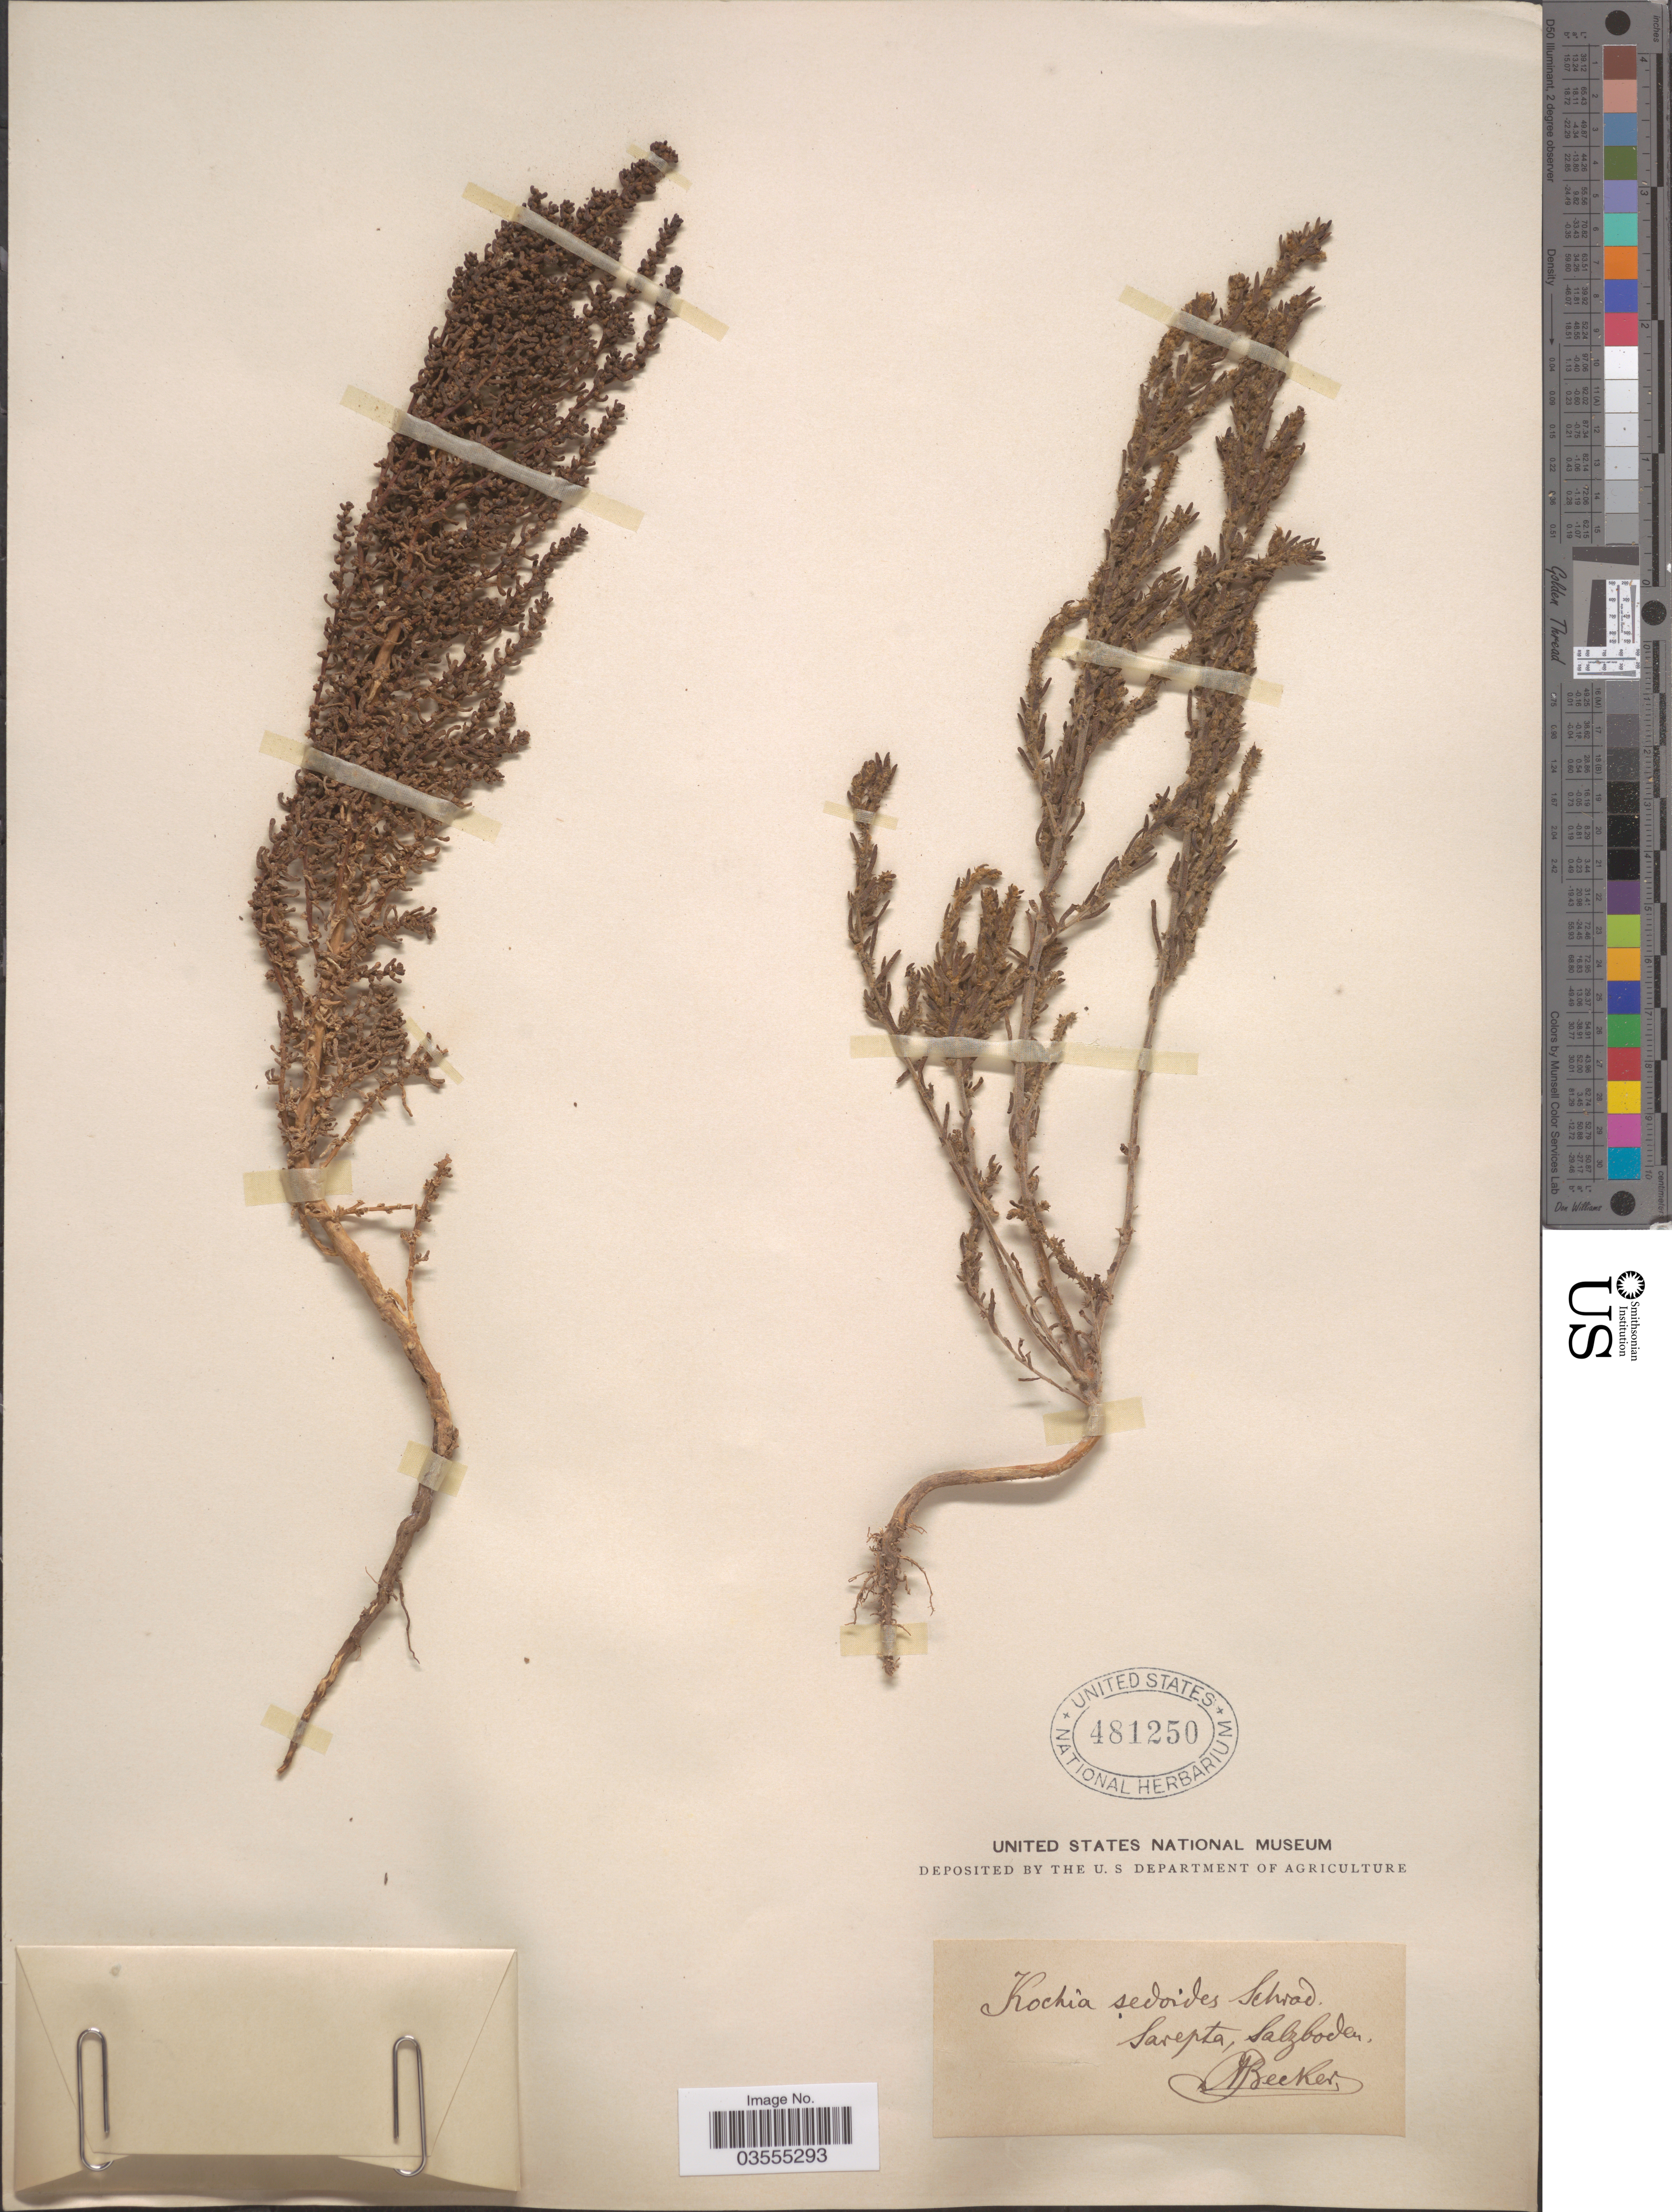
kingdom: Plantae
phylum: Tracheophyta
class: Magnoliopsida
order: Caryophyllales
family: Amaranthaceae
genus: Grubovia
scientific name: Grubovia sedoides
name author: (Pall.) G.L. Chu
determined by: Strong, Mark T., (BOT), Smithsonian Institution - National Museum of Natural History (UNITED STATES)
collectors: A. Becker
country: Russian Federation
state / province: Volgograd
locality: Sarepta, Salzboden.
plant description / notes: mixed with Suaeda sp.(letter B).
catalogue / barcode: US 481250